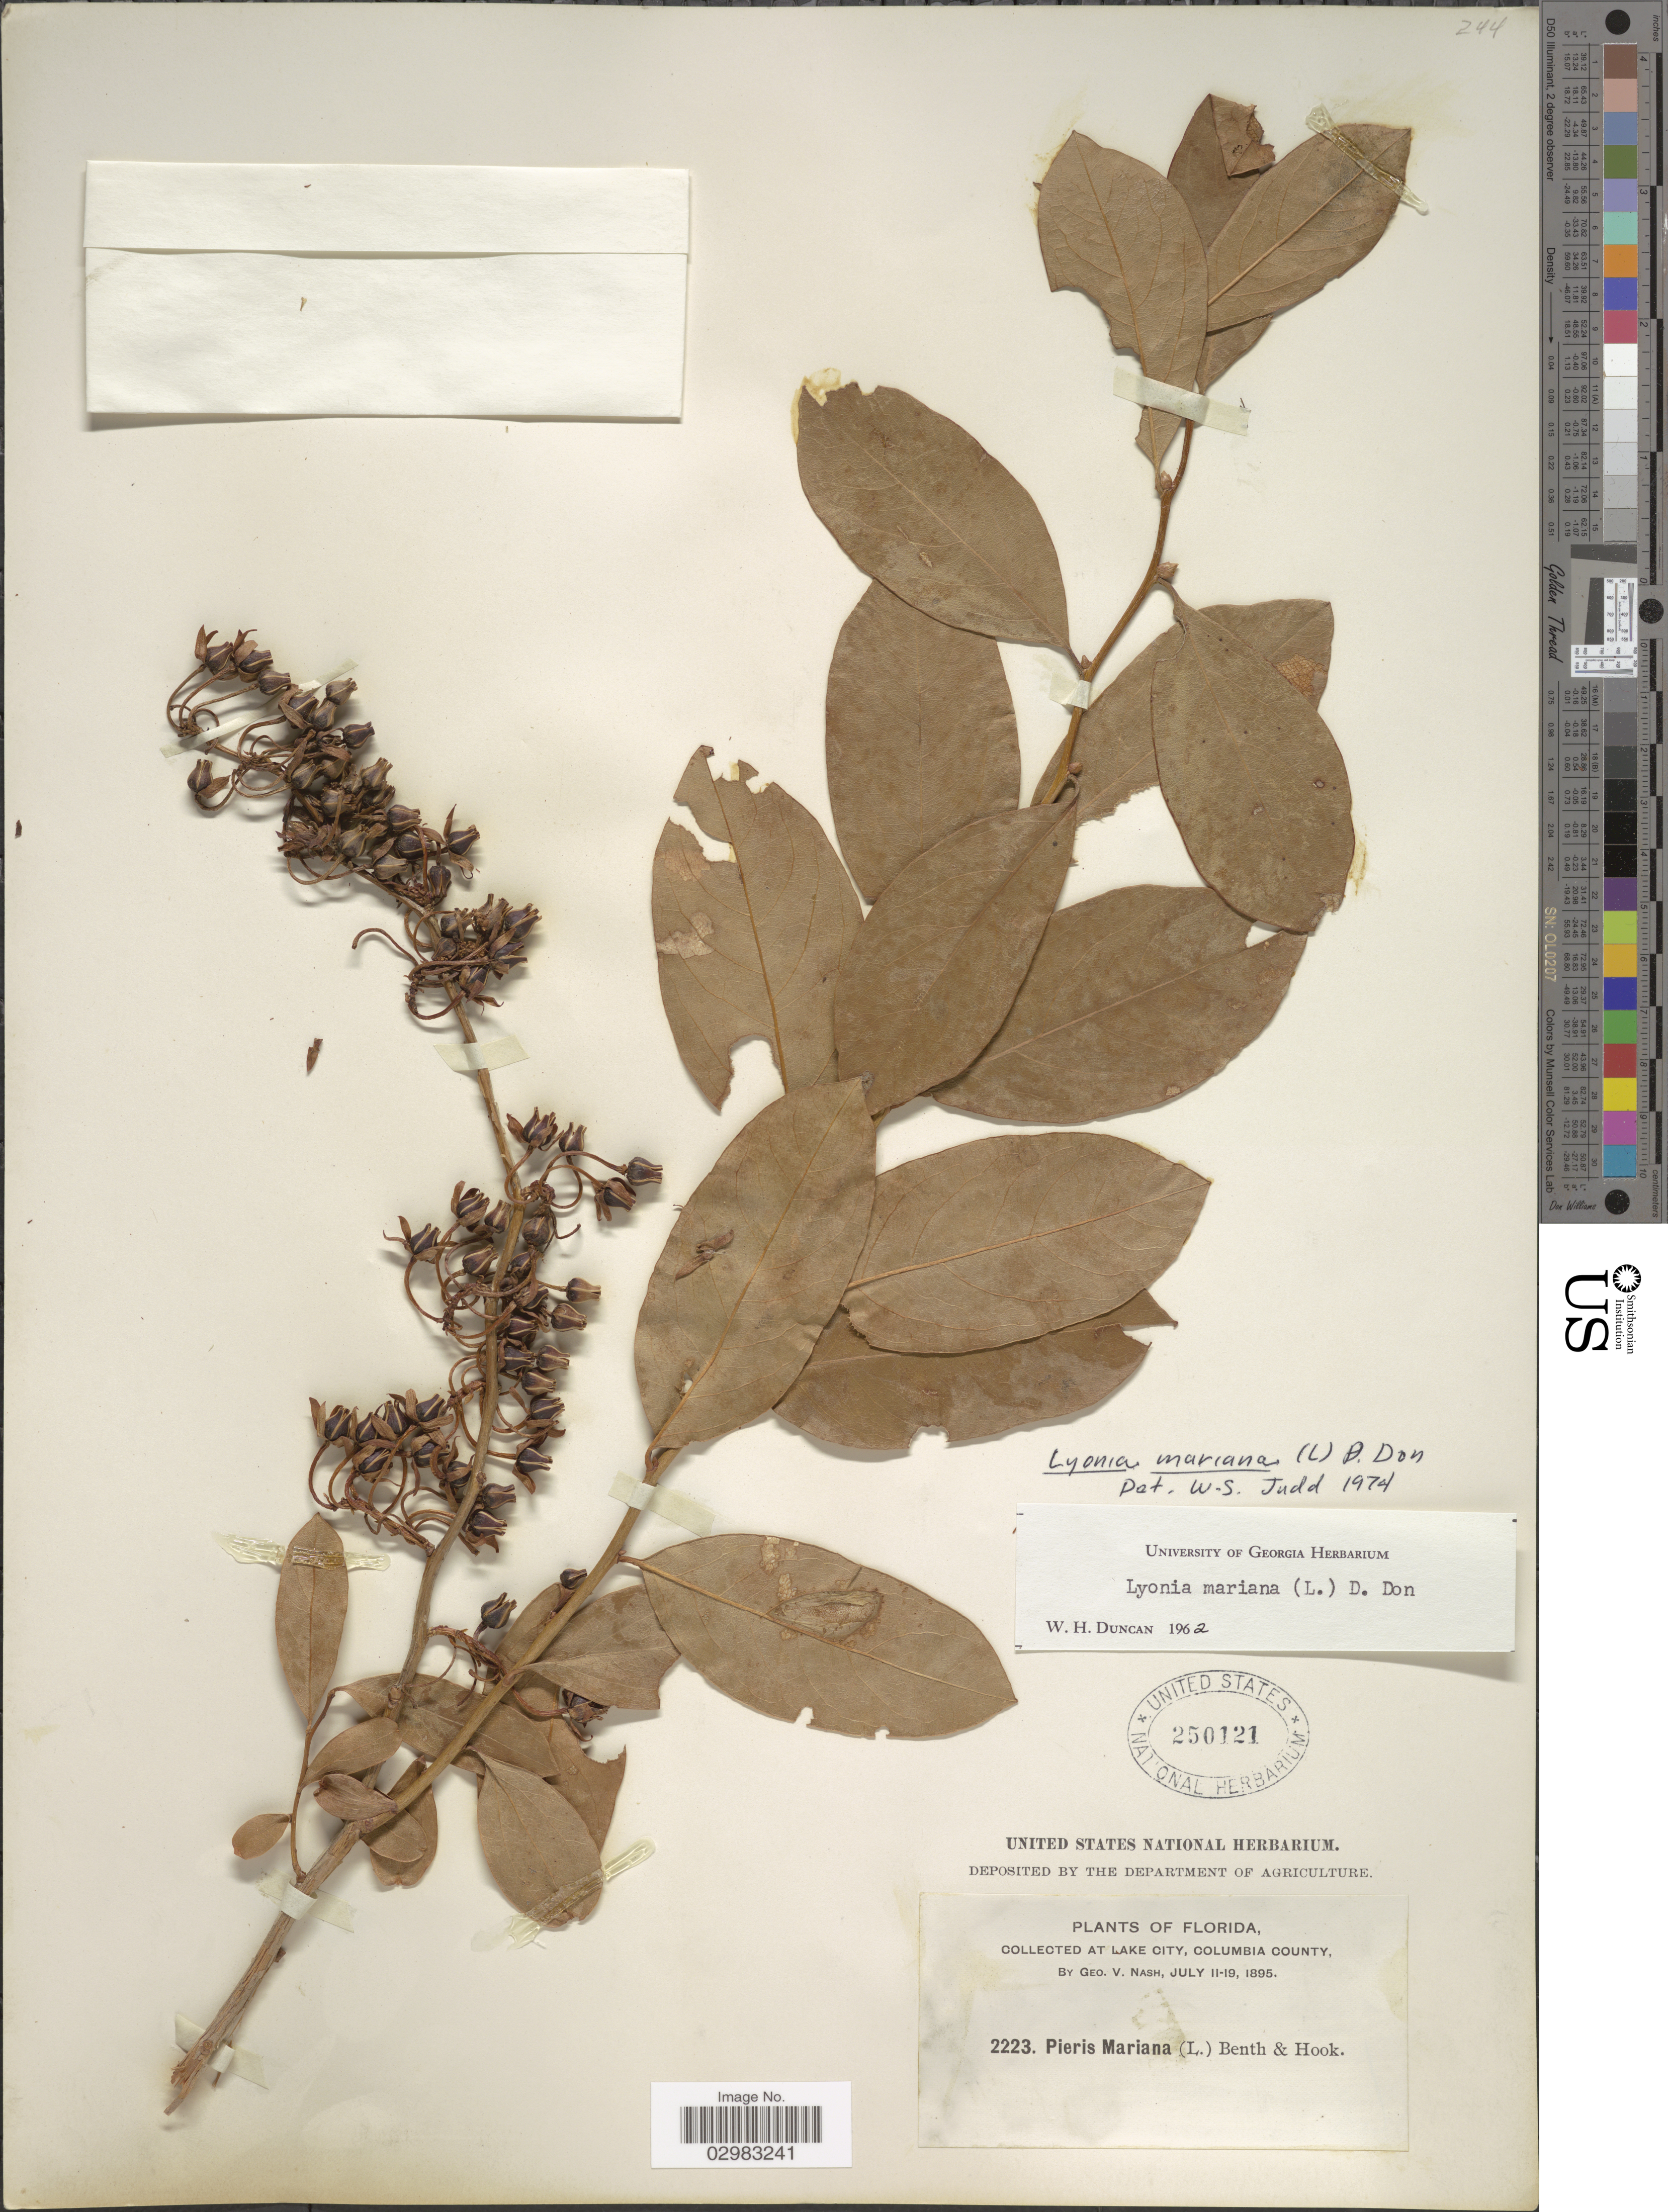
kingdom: Plantae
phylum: Tracheophyta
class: Magnoliopsida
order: Ericales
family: Ericaceae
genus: Lyonia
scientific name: Lyonia mariana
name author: (L.) D. Don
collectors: G. V. Nash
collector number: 2223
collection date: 1895-07-11/1895-07-19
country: United States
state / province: Florida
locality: At Lake City, Columbia County.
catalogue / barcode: US 250121